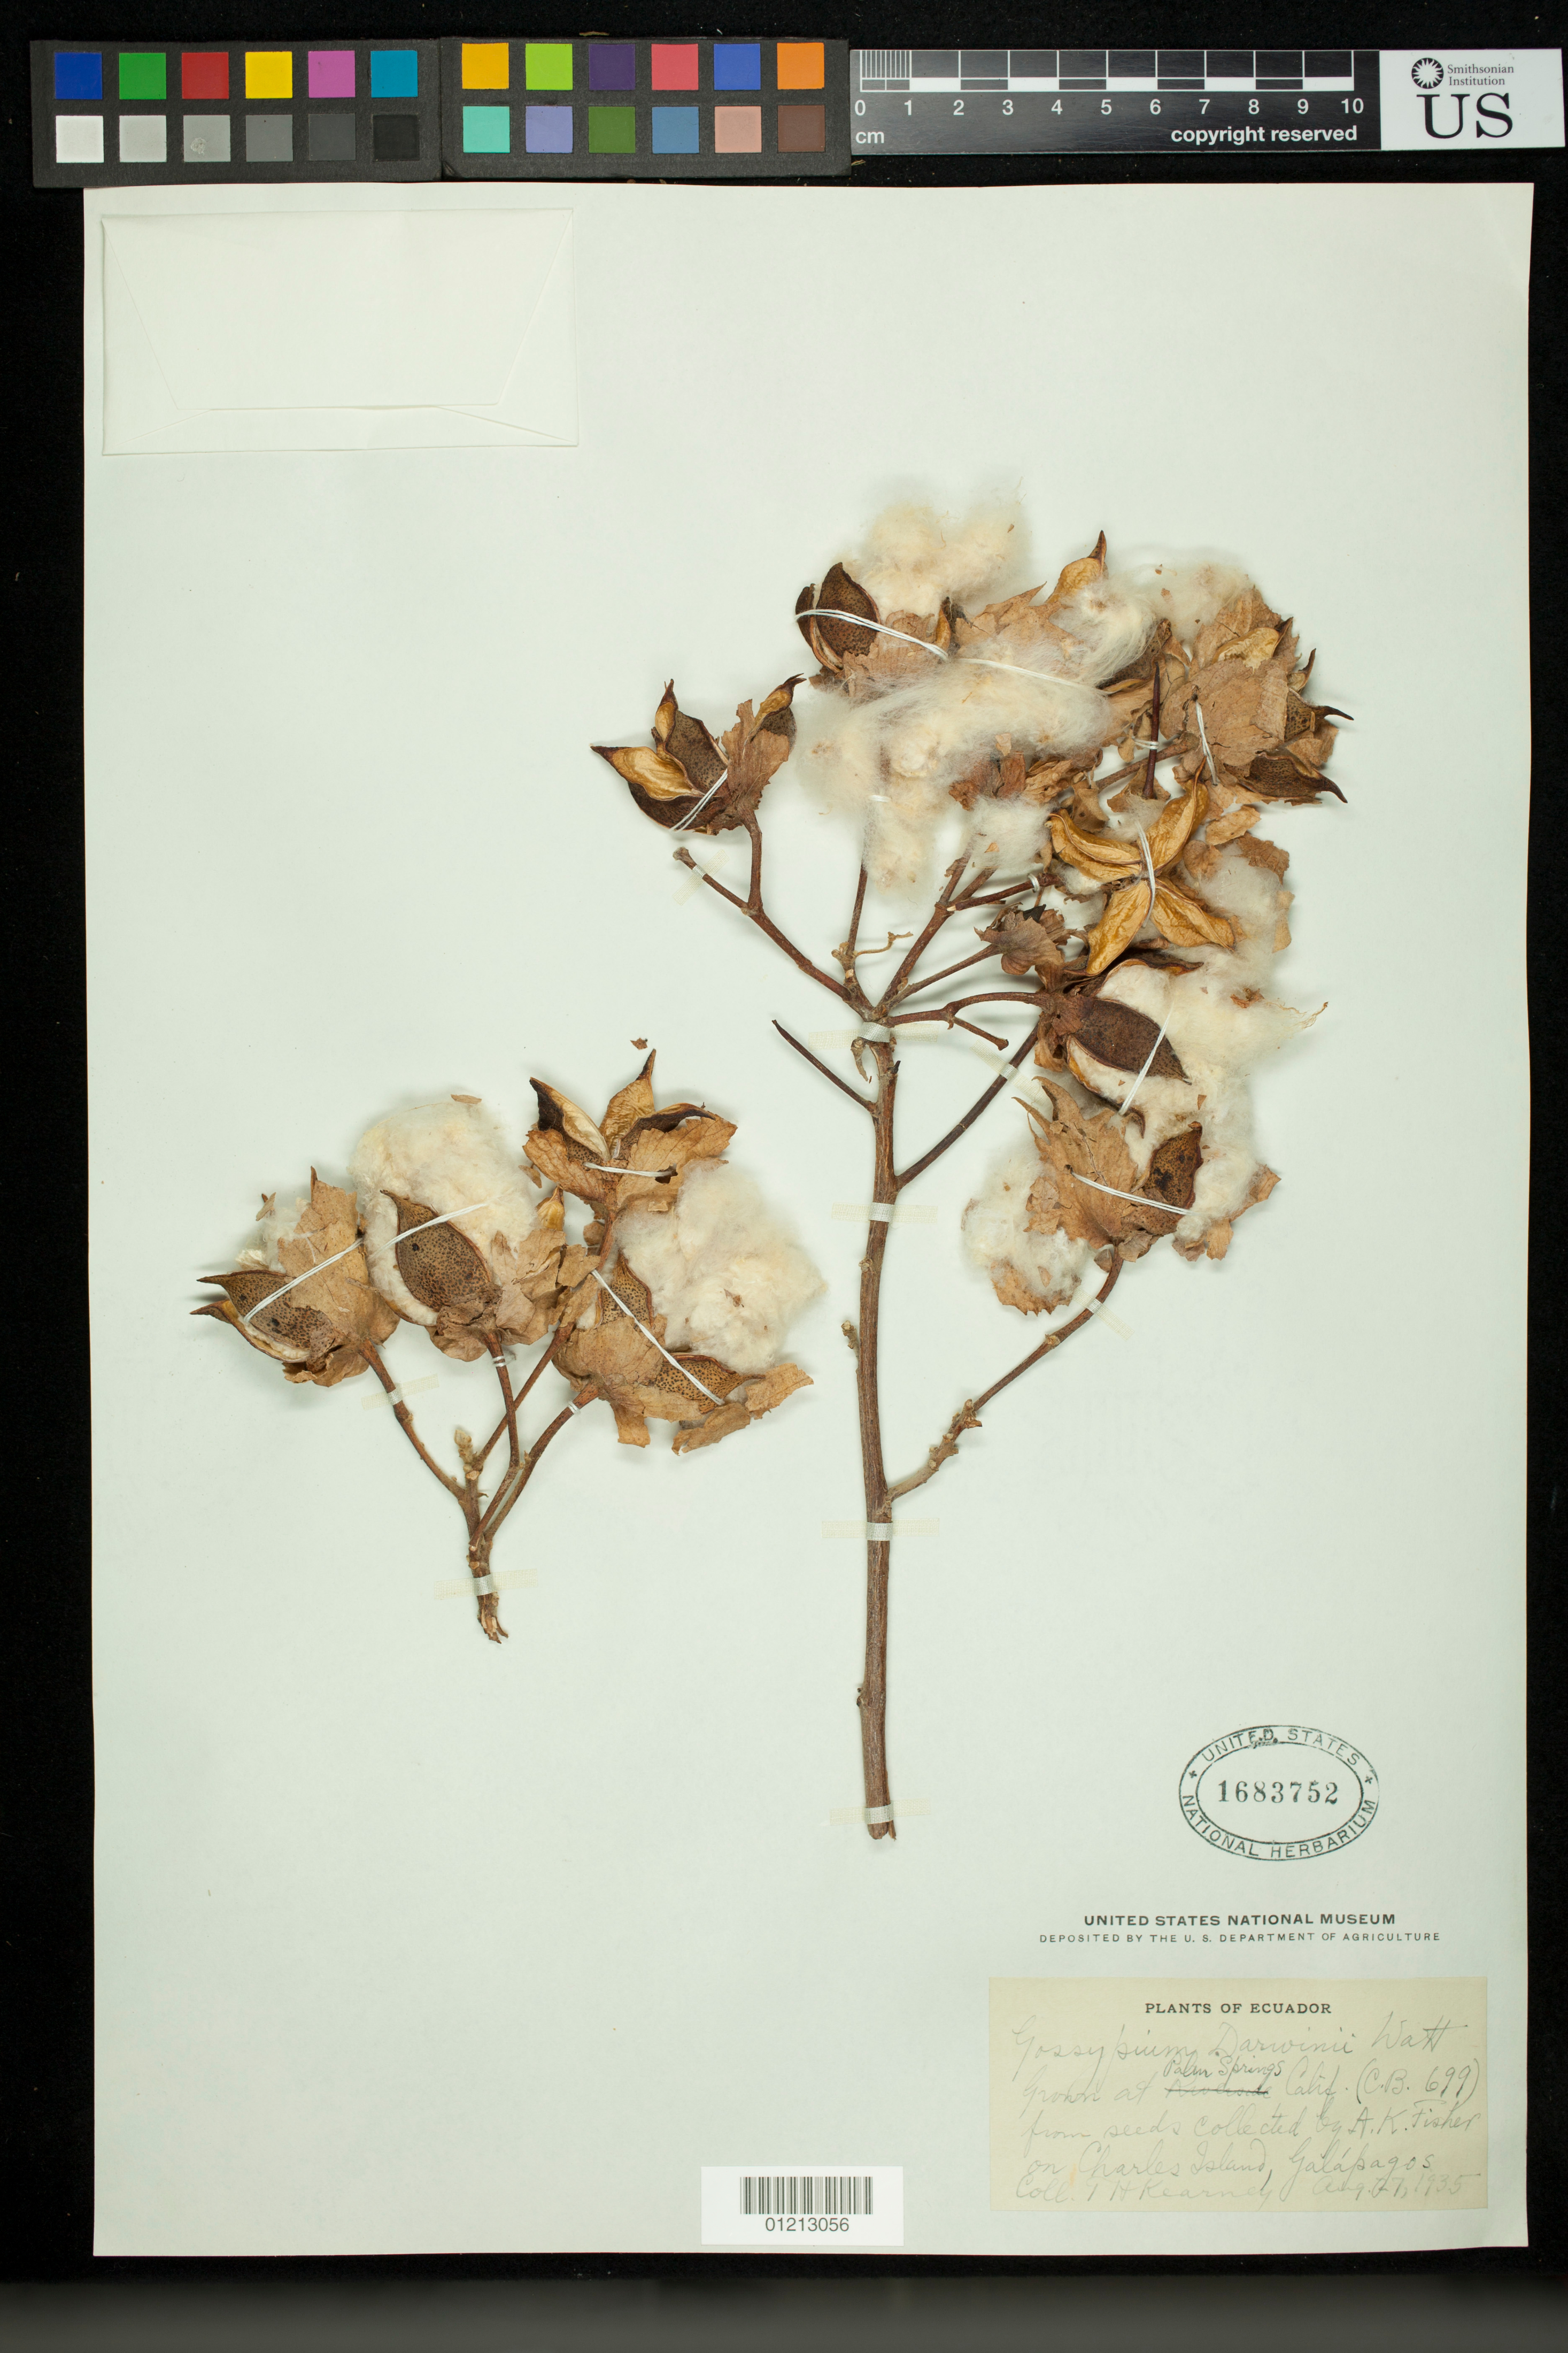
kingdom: Plantae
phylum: Tracheophyta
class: Magnoliopsida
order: Malvales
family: Malvaceae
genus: Gossypium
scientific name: Gossypium barbadense var. darwinii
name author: (G. Watt) J.B. Hutch.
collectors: T. H. Kearney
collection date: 1935-08-27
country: United States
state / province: California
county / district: Riverside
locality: Grown at Palm Springs, Calif. (C.B. 699) from seeds collected by A.K. Fisher on Charles Island, Galapagos.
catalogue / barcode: US 1683752